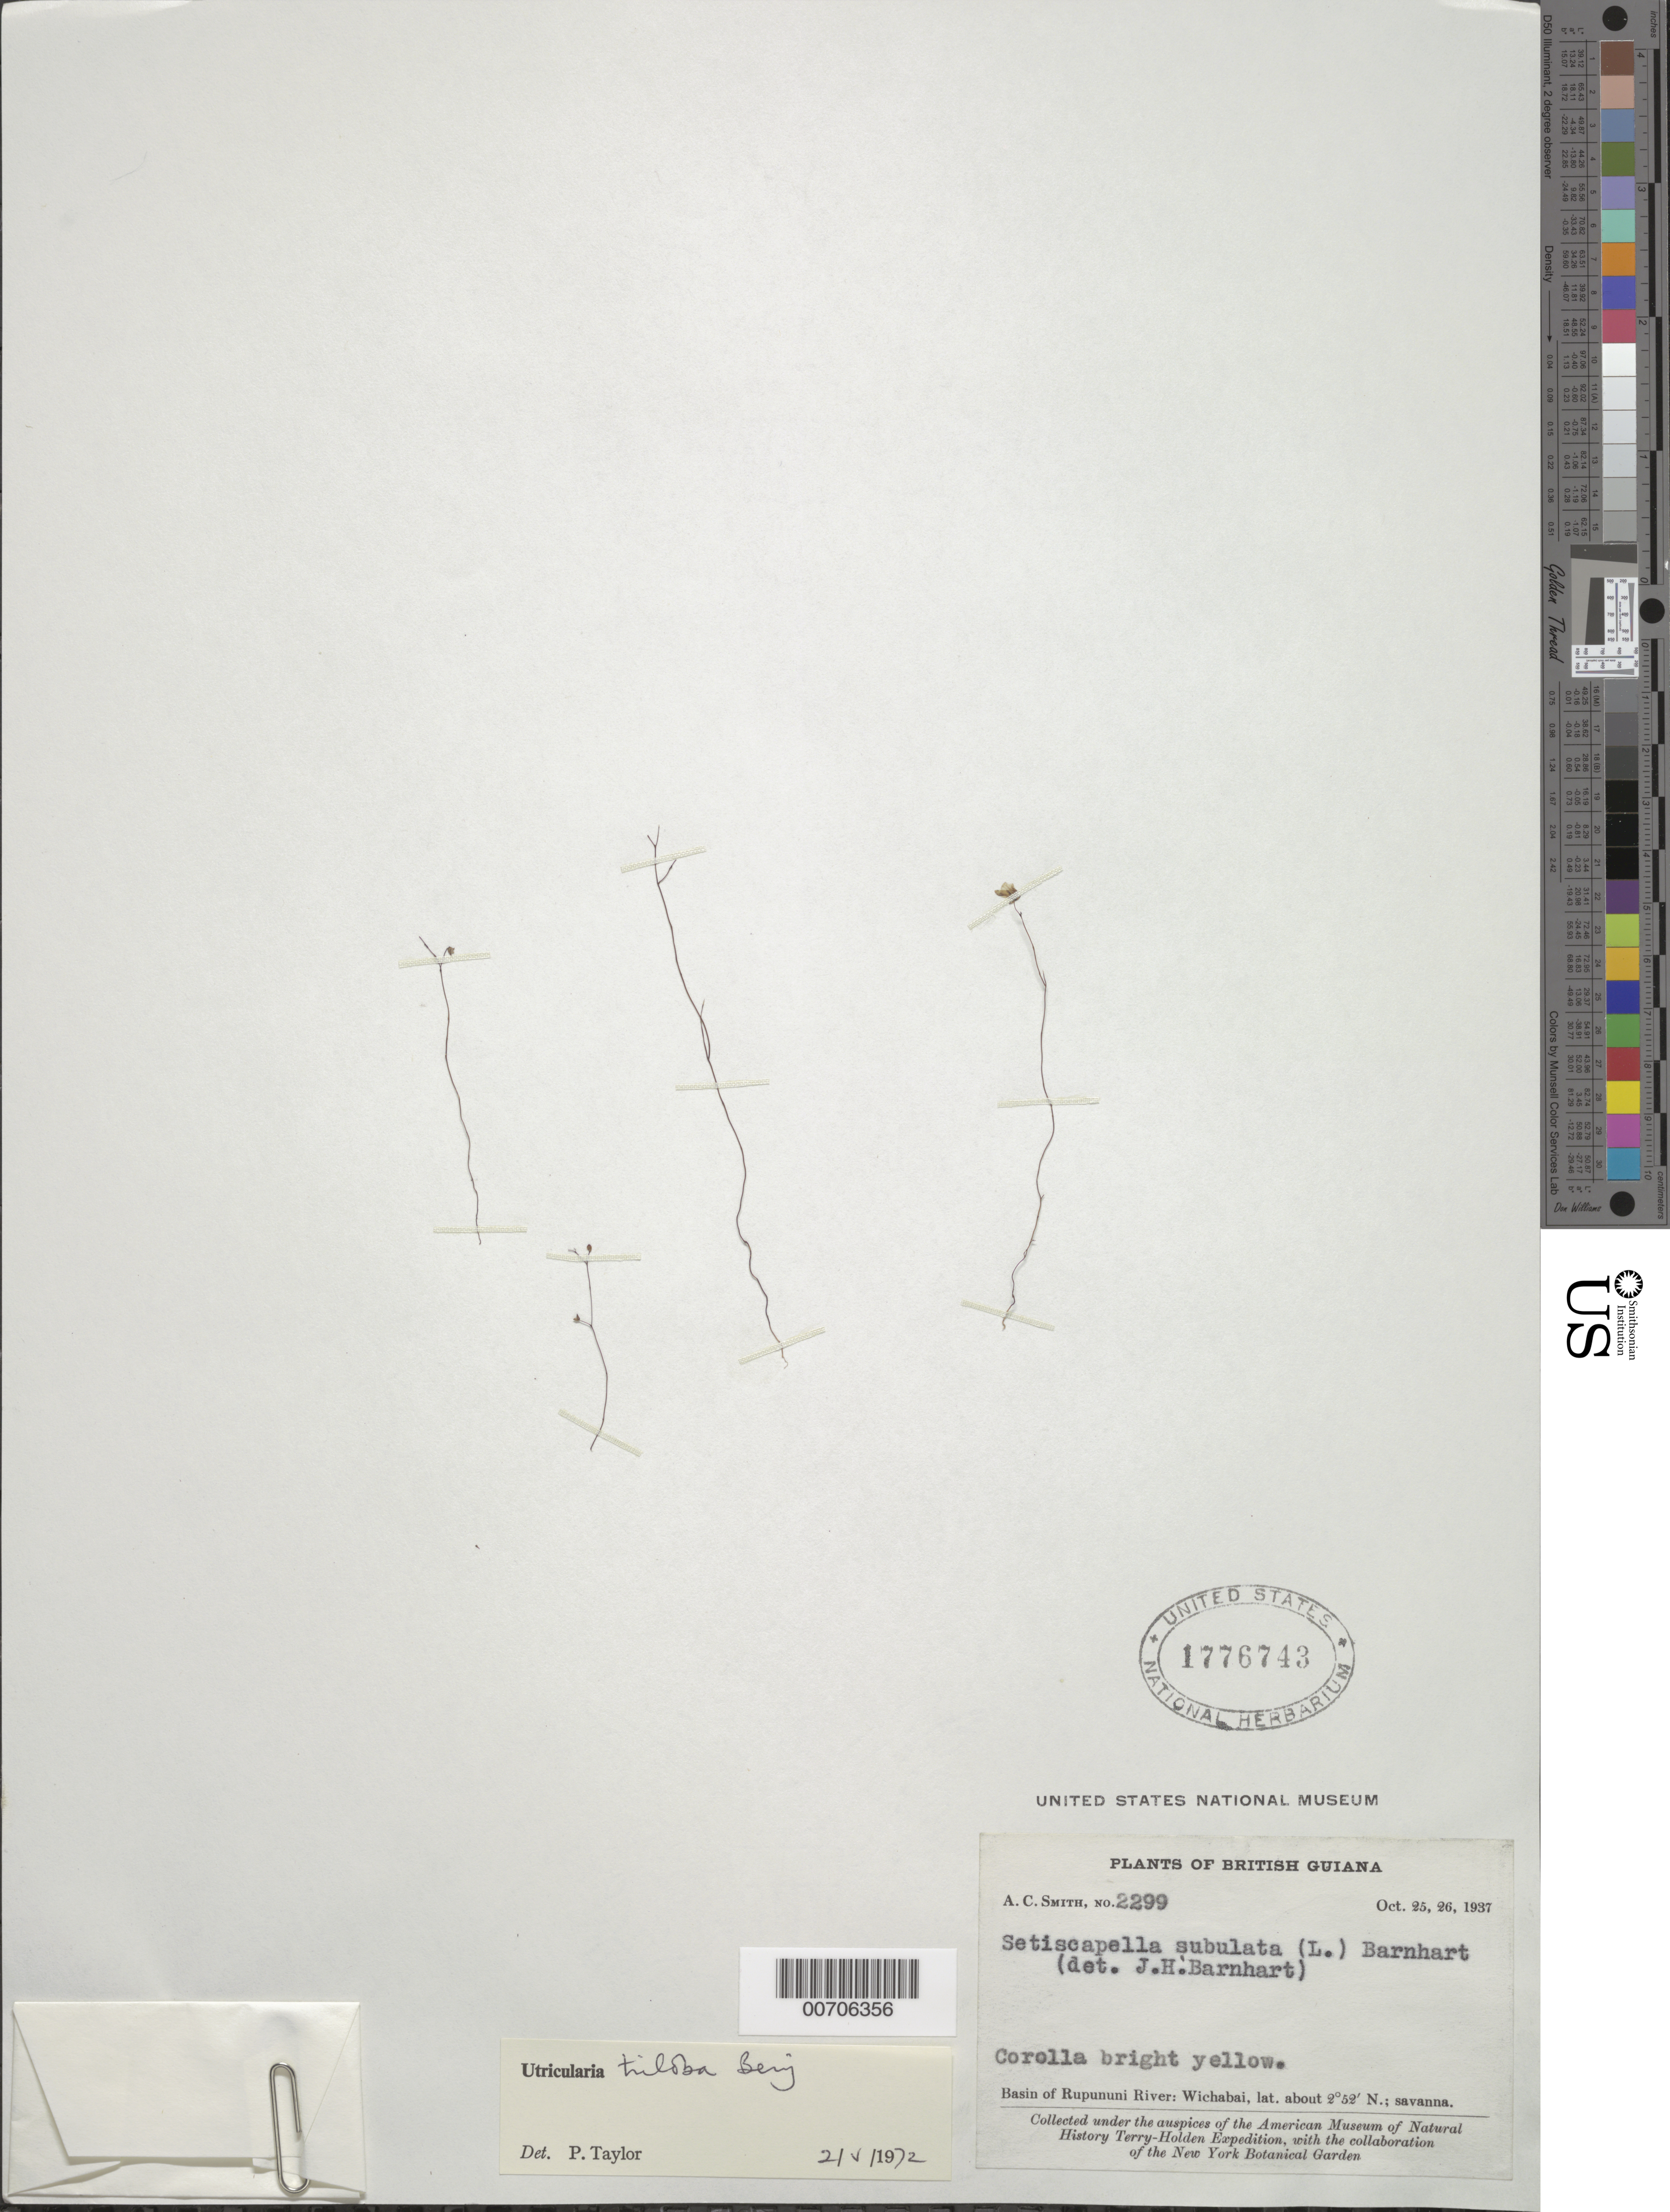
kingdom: Plantae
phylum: Tracheophyta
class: Magnoliopsida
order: Lamiales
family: Lentibulariaceae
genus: Utricularia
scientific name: Utricularia triloba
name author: Benj.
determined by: Taylor, P.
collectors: A. C. Smith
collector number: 2299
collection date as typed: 25-Oct-37 to 26-Oct-37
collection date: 1937-10-25/1937-10-26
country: Guyana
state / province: U. Takutu-U. Essequibo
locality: Wichabai, Rupununi River basin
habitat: Savanna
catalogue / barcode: US 1776743